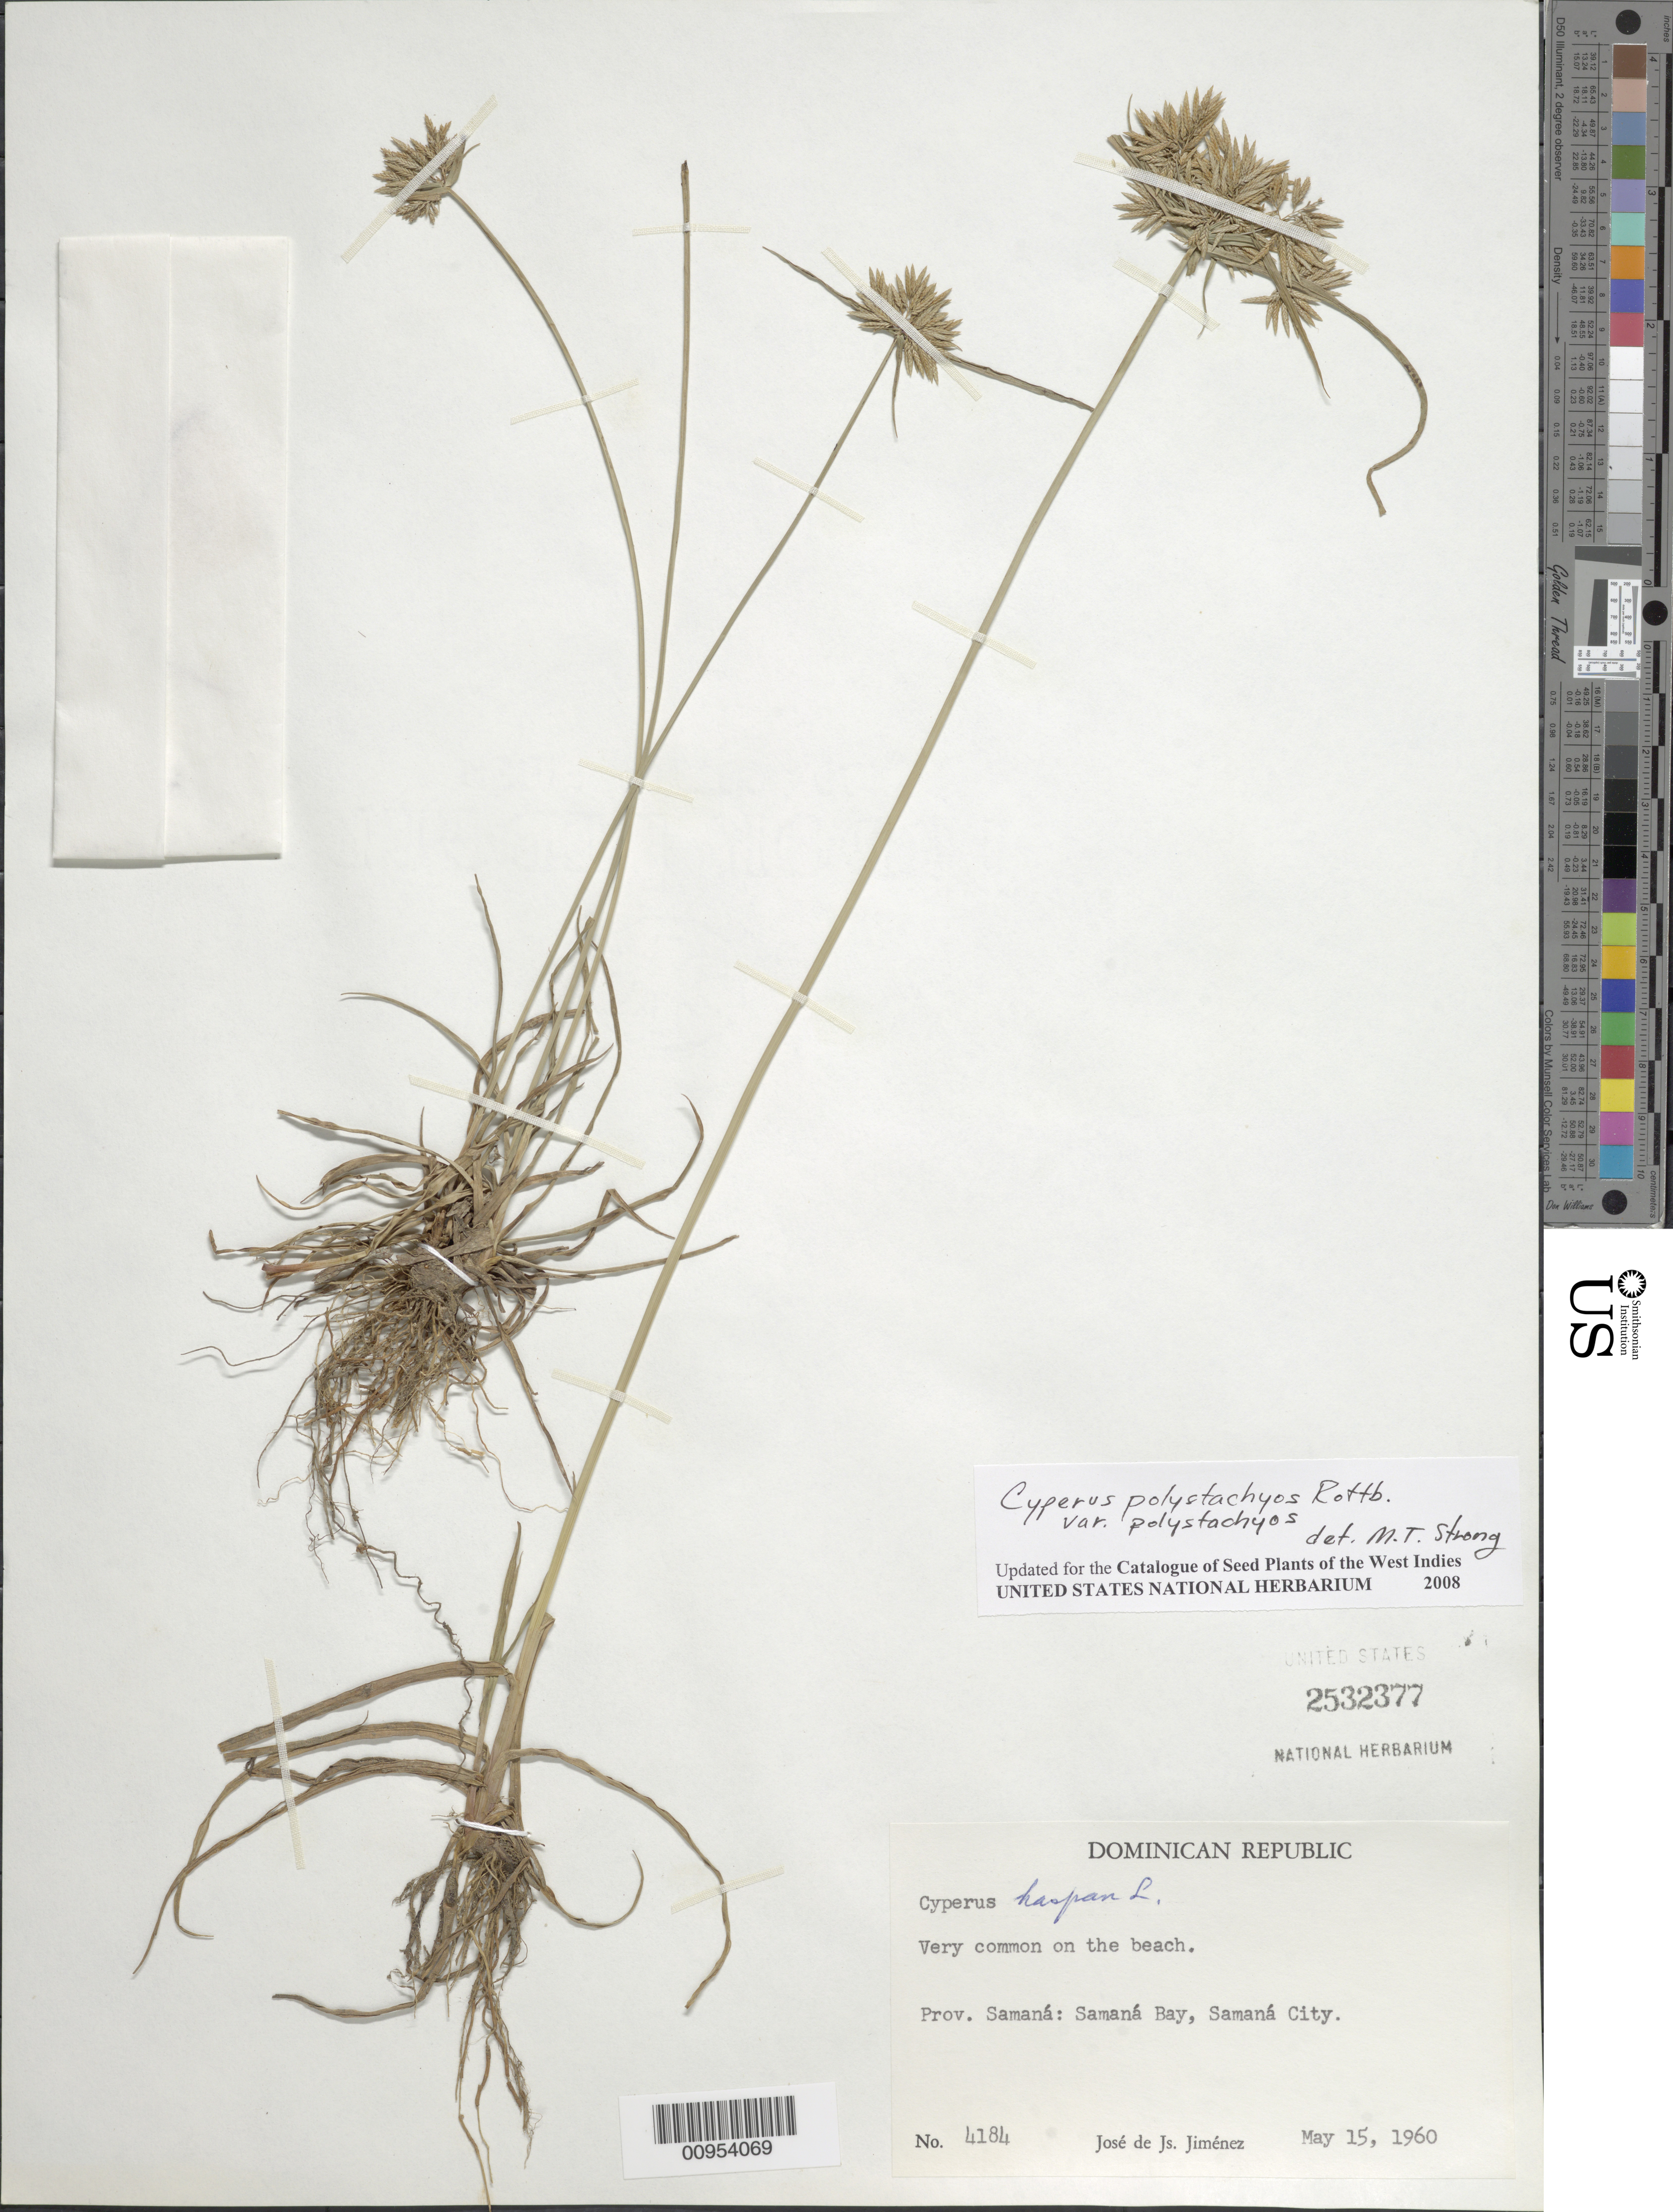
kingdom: Plantae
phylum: Tracheophyta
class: Liliopsida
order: Poales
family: Cyperaceae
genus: Cyperus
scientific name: Cyperus polystachyos var. polystachyos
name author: Rottb.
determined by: Strong, M. T., (US), Smithsonian Institution - National Museum of Natural History (UNITED STATES)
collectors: J. J. Jiménez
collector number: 4184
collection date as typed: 15 May 1960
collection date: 1960-05-15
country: Dominican Republic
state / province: Samaná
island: Hispaniola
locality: Samaná Bay, Samaná City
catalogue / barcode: US 2532377